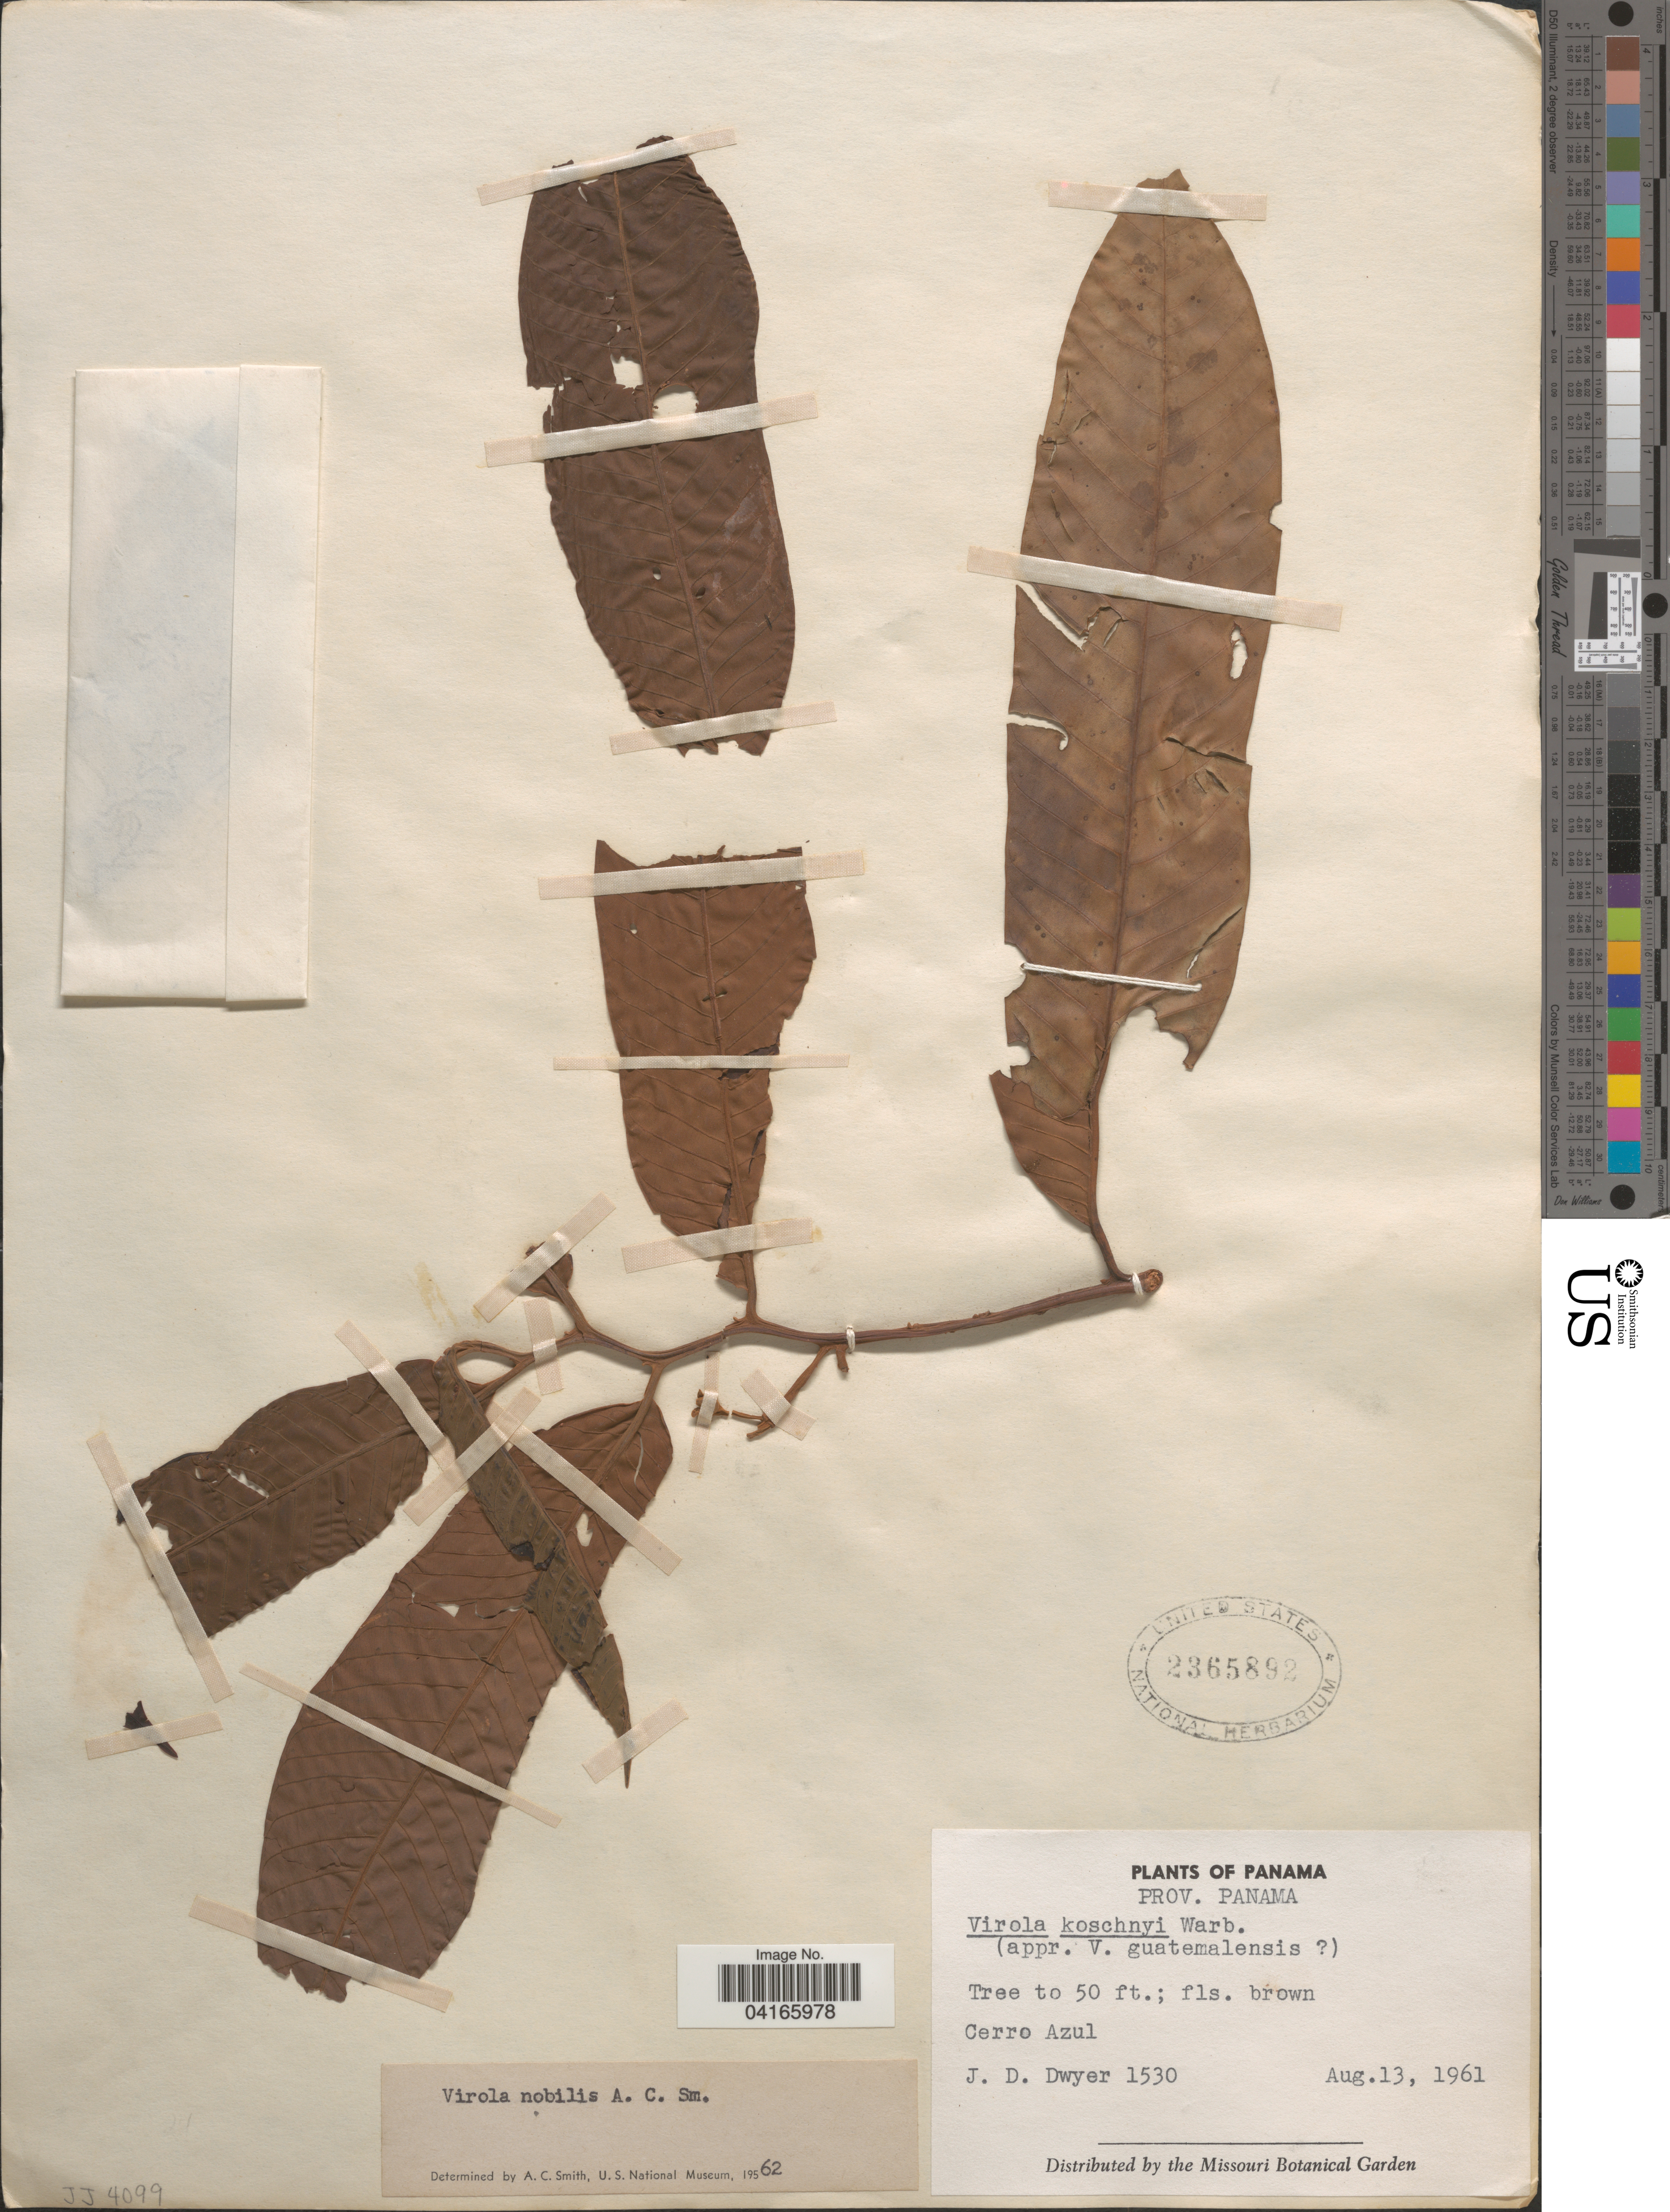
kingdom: Plantae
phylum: Tracheophyta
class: Magnoliopsida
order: Magnoliales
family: Myristicaceae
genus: Virola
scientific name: Virola nobilis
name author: A.C. Sm.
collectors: J. D. Dwyer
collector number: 1530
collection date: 1961-08-13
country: Panama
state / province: Panamá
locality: Cerro Azul.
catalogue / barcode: US 2365892